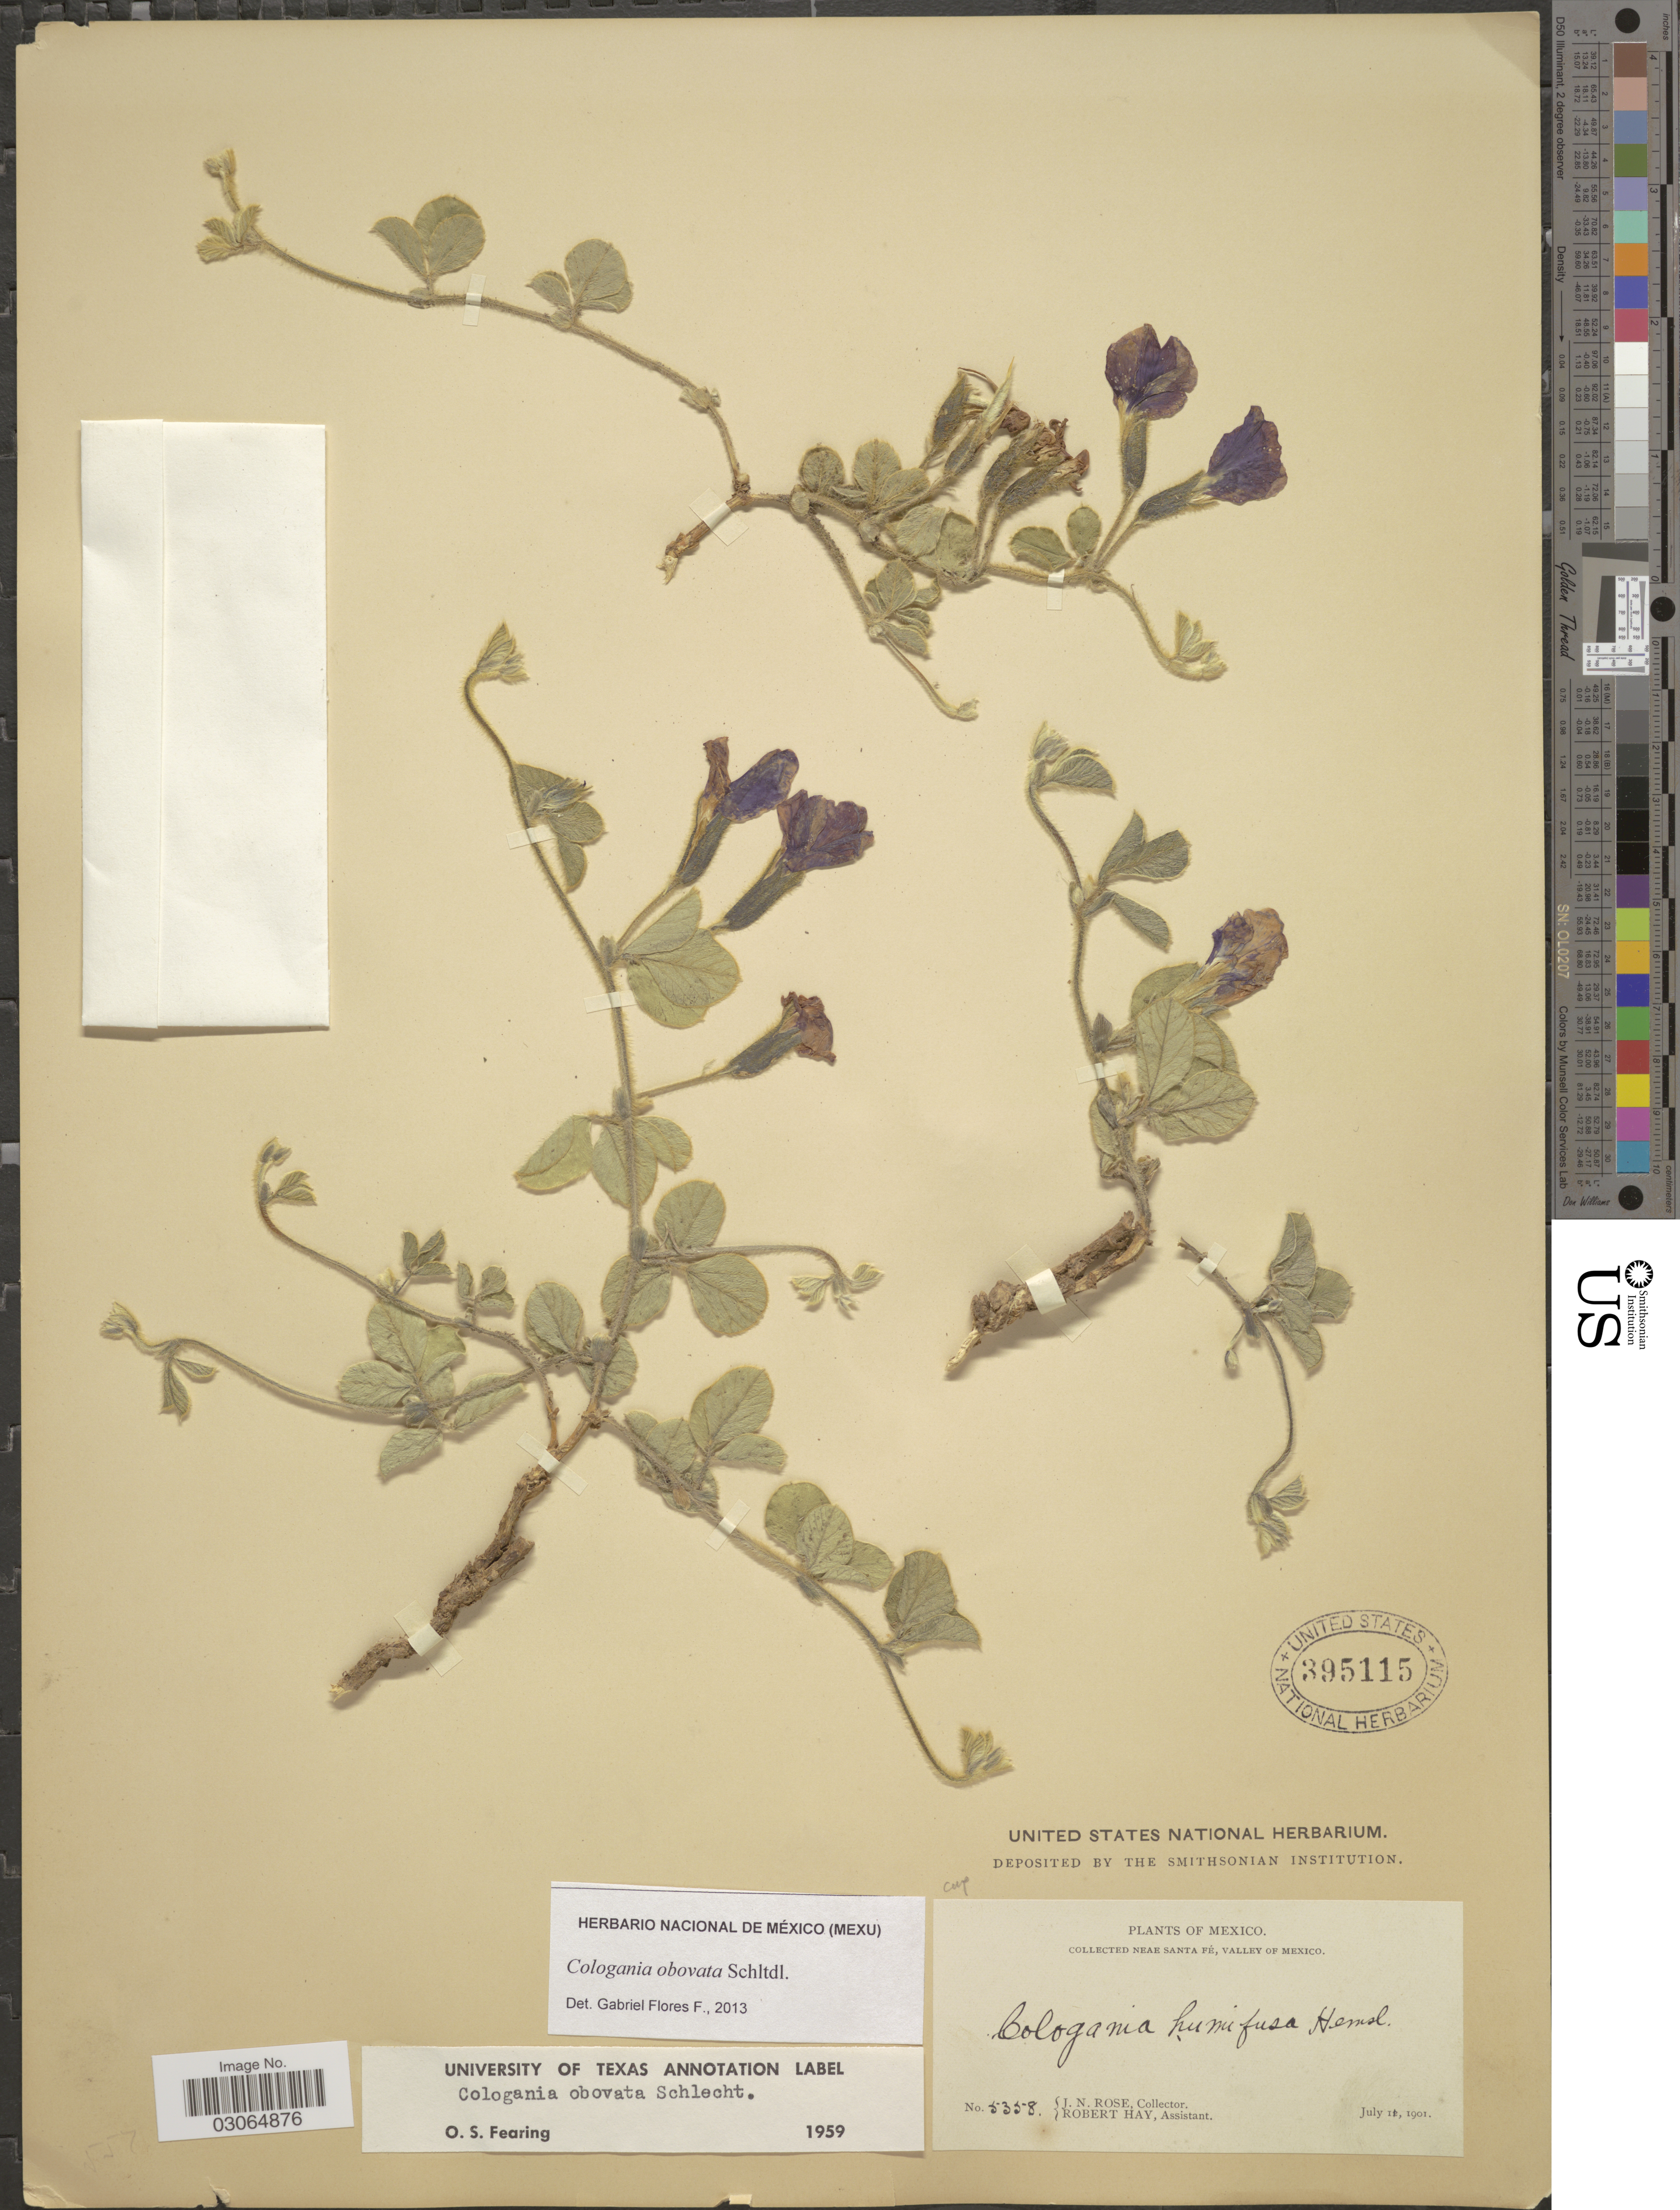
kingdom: Plantae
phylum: Tracheophyta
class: Magnoliopsida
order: Fabales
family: Fabaceae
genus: Cologania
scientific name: Cologania obovata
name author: Schltdl.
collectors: J. N. Rose & R. Hay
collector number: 5358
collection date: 1901-07-11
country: Mexico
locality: Near Santa Fé, valley of Mexico.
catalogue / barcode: US 395115